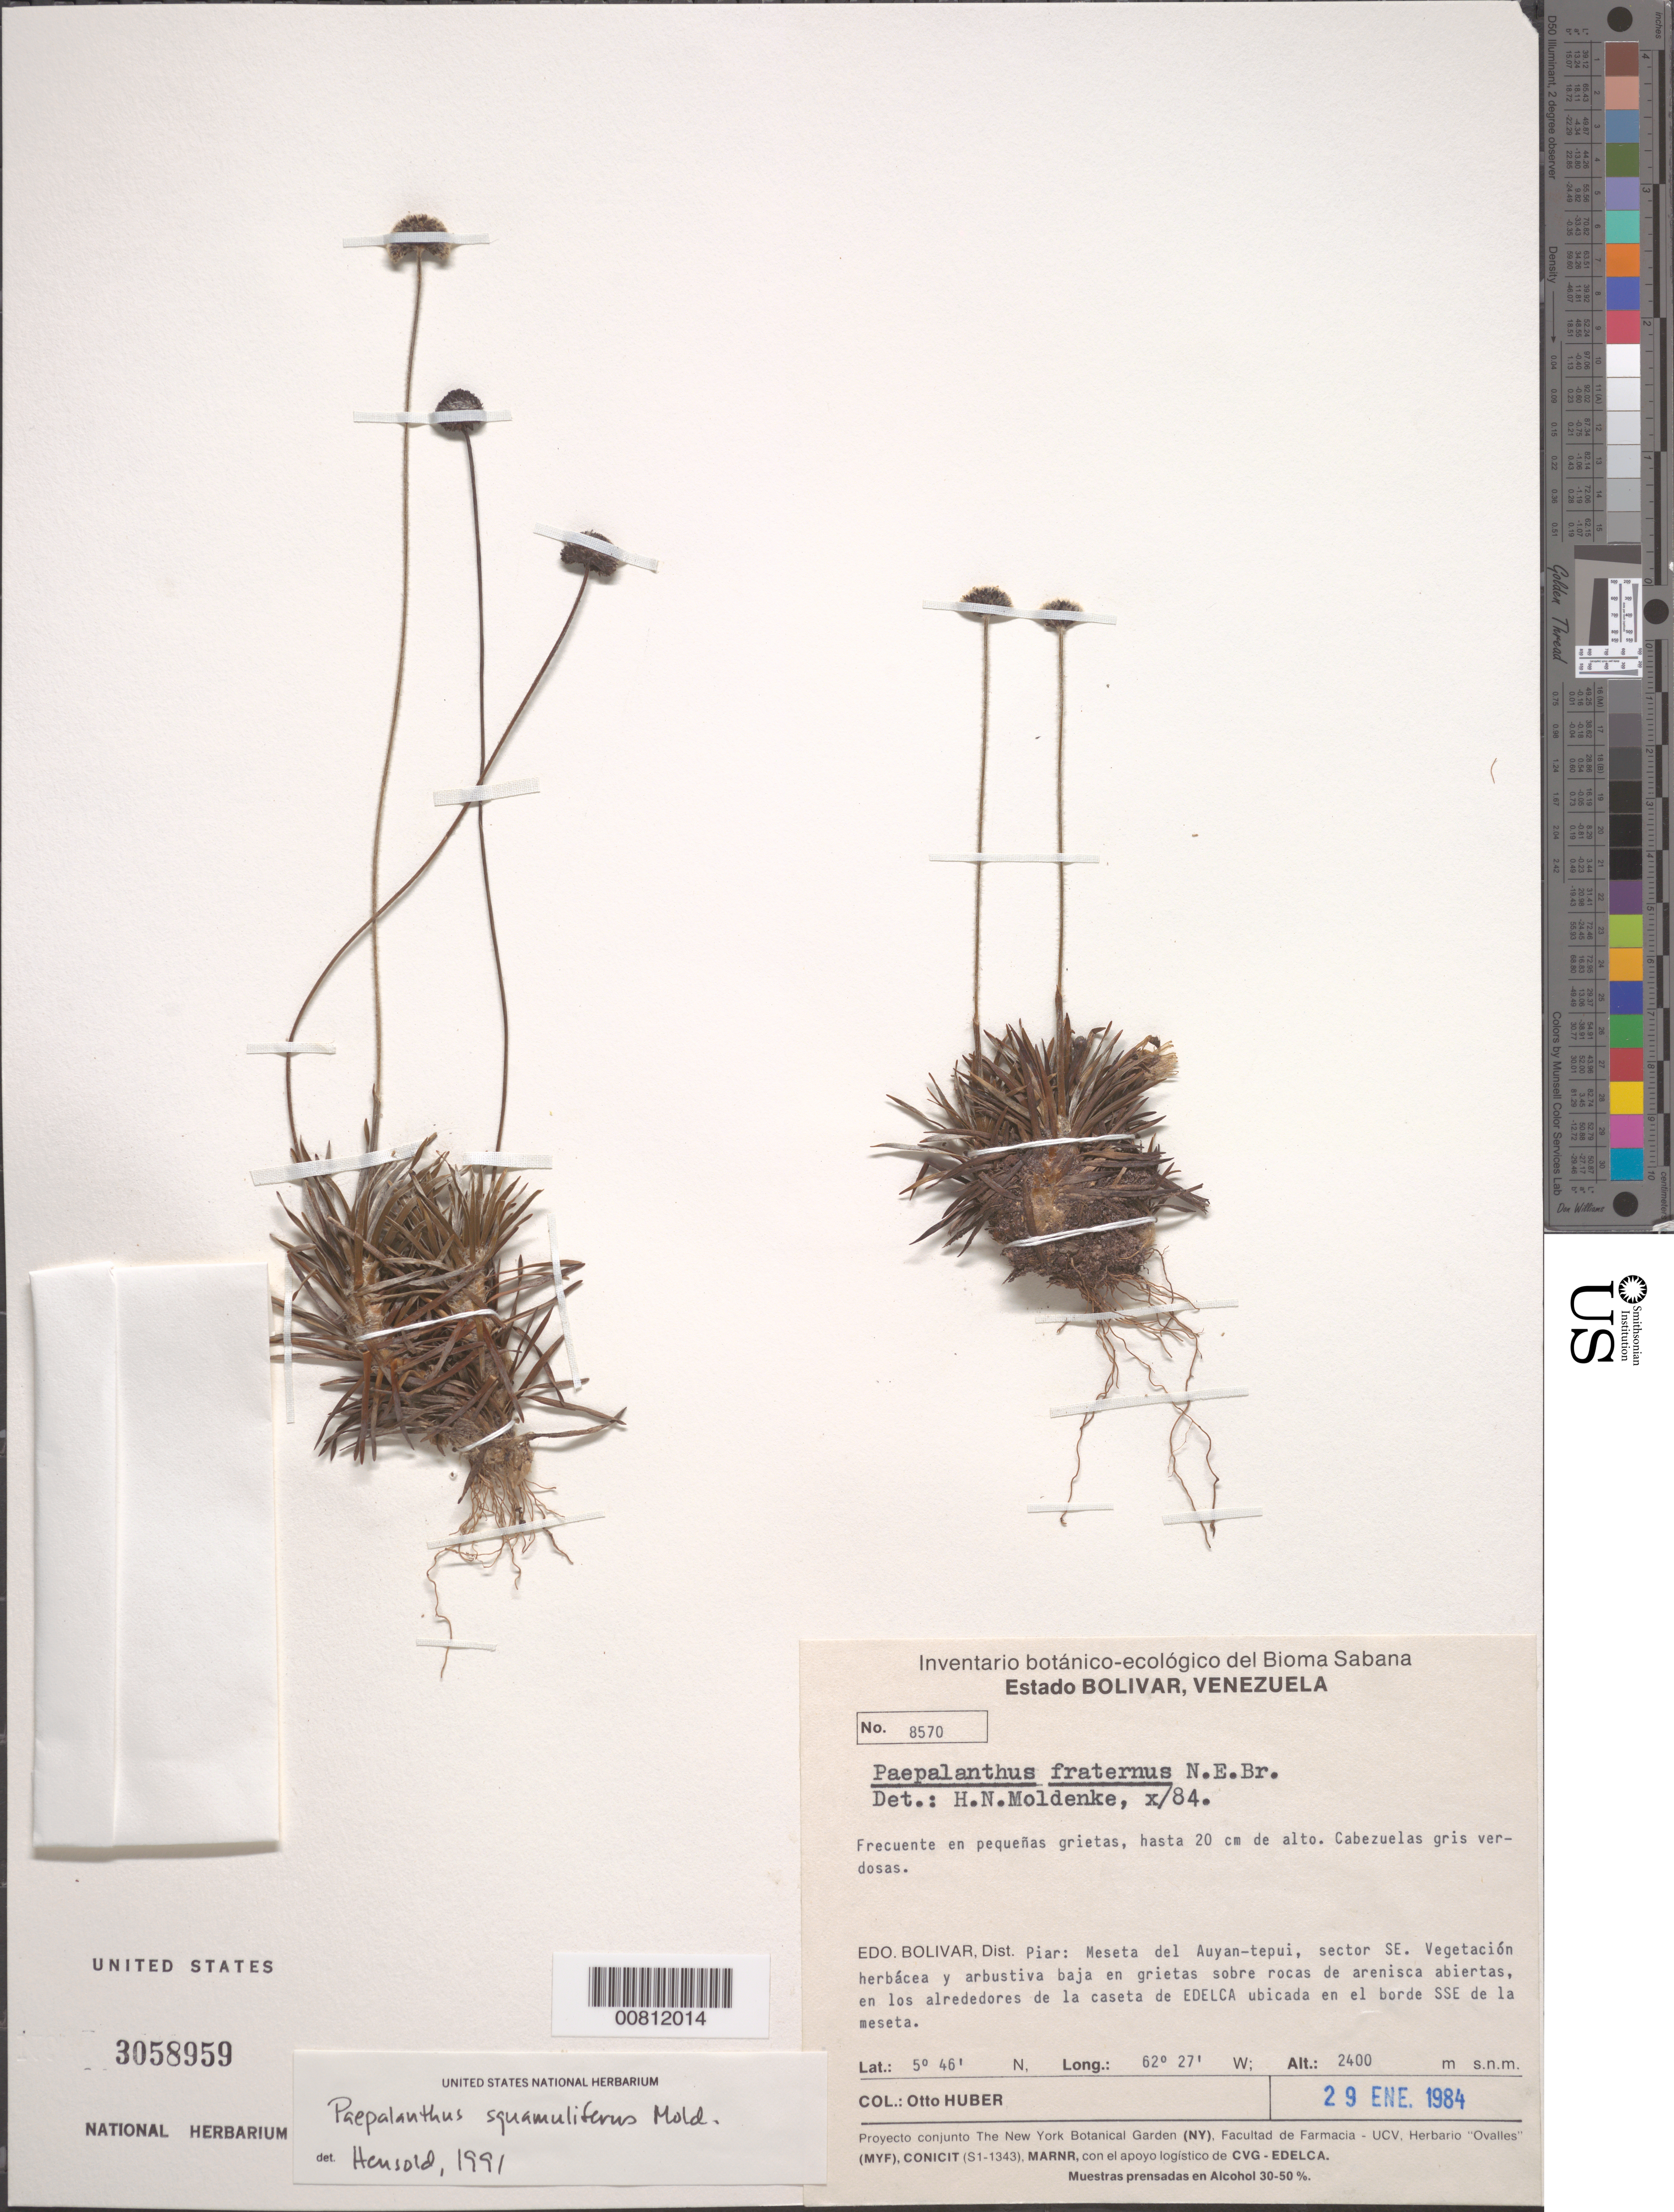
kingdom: Plantae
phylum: Tracheophyta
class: Liliopsida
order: Poales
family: Eriocaulaceae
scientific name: Monosperma squamulifera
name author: (Moldenke) Andrino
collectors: O. Huber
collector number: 8570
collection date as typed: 29-Jan-84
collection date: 1984-01-29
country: Venezuela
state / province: Bolívar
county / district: Piar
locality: Auyan-tepuí, sector SE, caseta de EDELCA ubicada en el borde SSE de la meseta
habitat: Vegetación herbácea y arbustiva baja en grietas sobre rocas de arenisca abiertas, en los alrededores de la caseta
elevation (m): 2400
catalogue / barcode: US 3058959